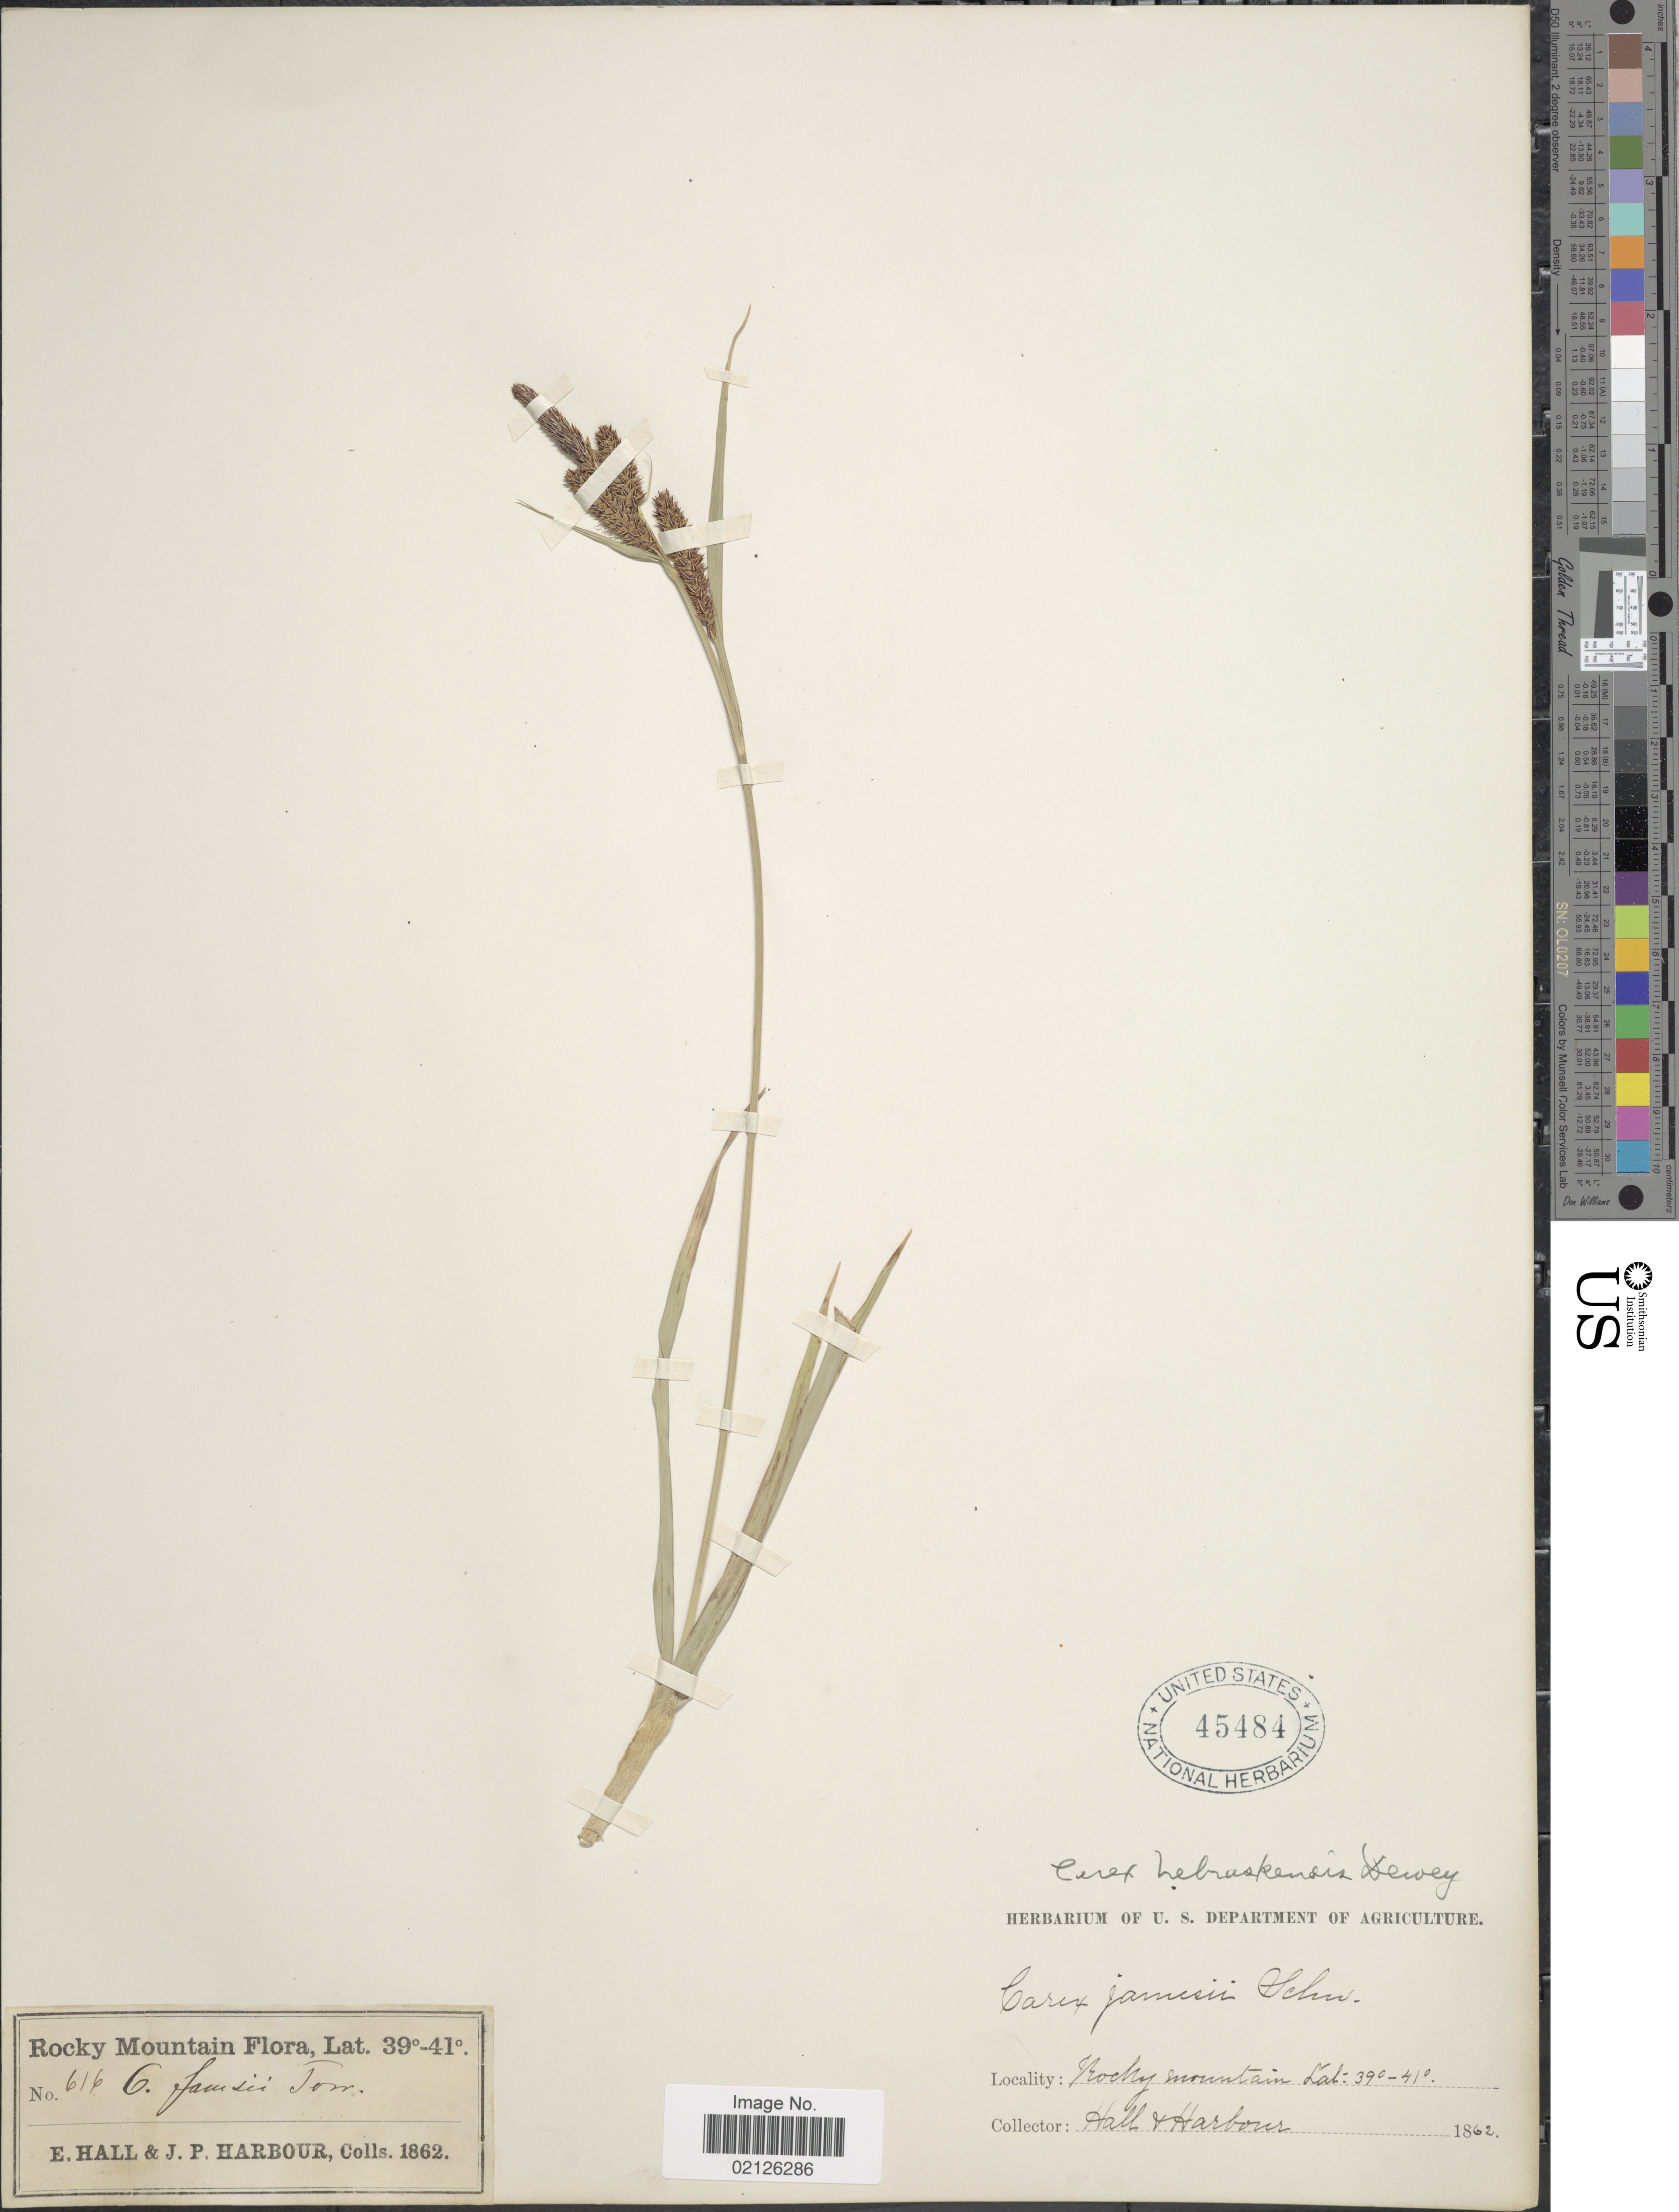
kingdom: Plantae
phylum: Tracheophyta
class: Liliopsida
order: Poales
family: Cyperaceae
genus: Carex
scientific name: Carex nebrascensis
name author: Dewey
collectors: E. Hall & J. Harbour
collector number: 616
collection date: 1862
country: United States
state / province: Colorado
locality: Rocky Mtns.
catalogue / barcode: US 45484